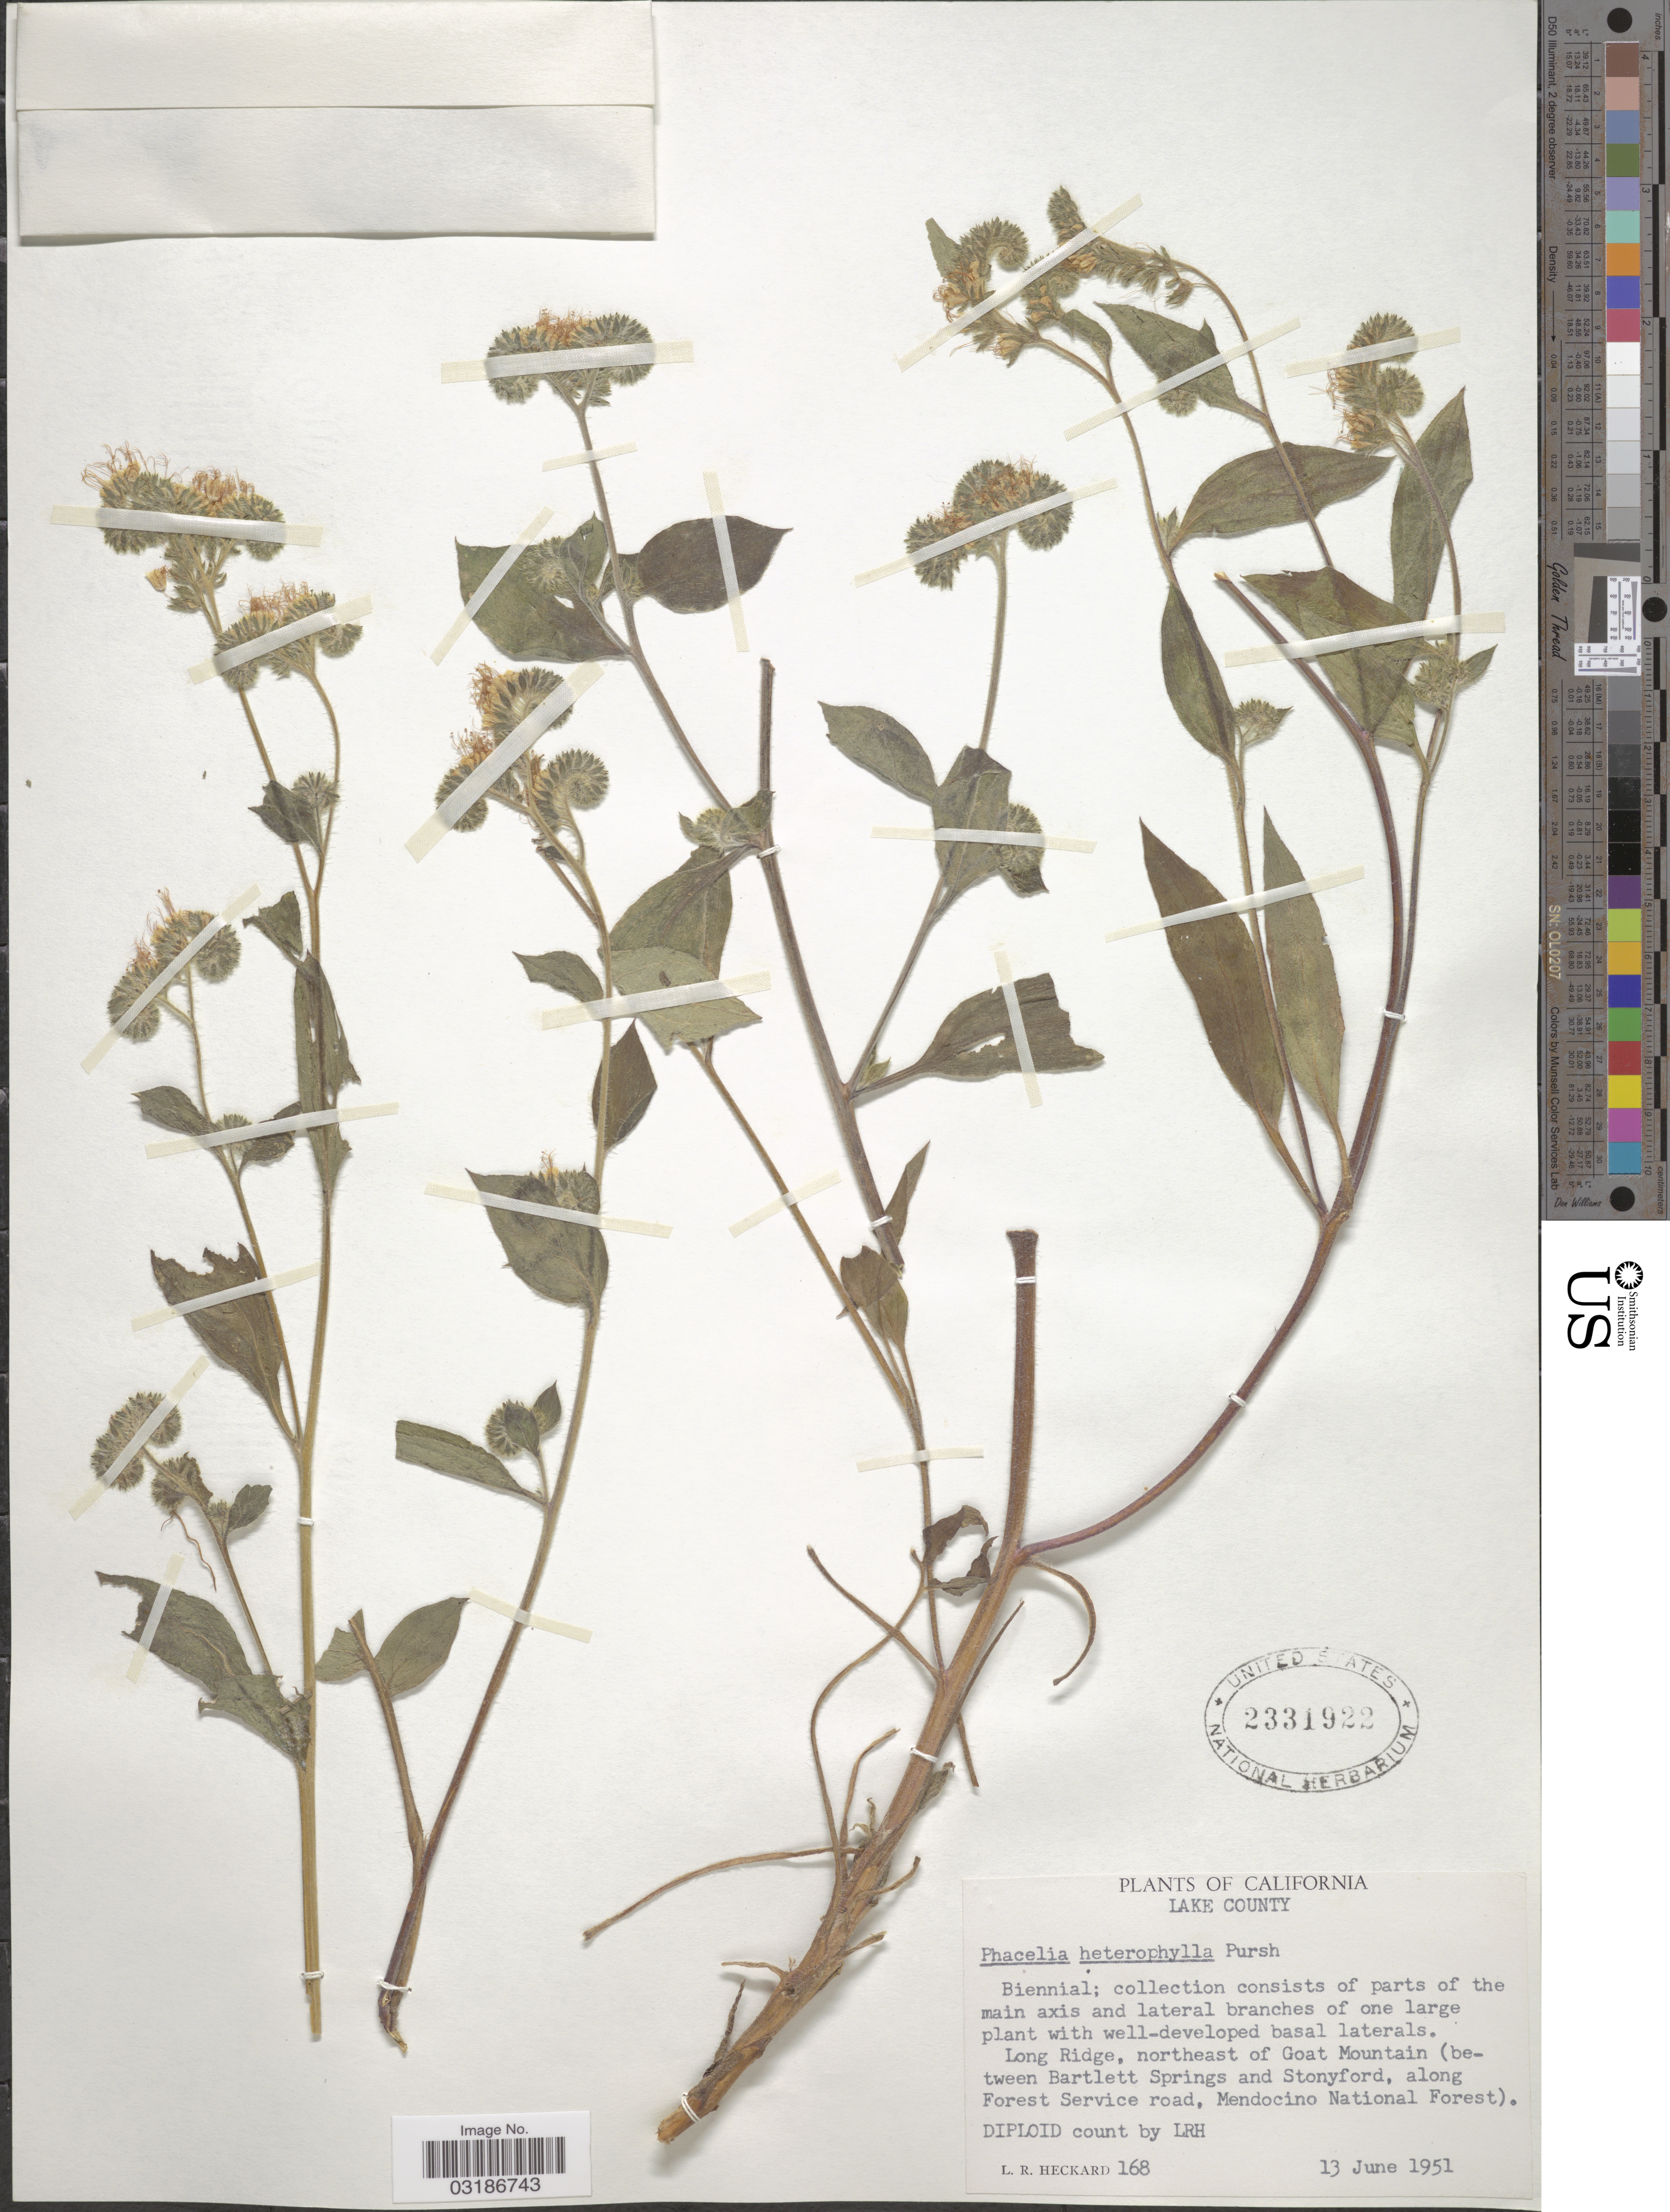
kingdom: Plantae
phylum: Tracheophyta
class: Magnoliopsida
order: Boraginales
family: Hydrophyllaceae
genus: Phacelia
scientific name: Phacelia heterophylla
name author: Pursh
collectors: L. R. Heckard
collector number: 168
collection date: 1951-06-13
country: United States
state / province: California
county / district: Lake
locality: Lake County. Long Ridge, northeast of Goat Mountain (between Bartlett Springs and Stonyford, along Forest Service road, Mendocino National Forest).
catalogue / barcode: US 2331922